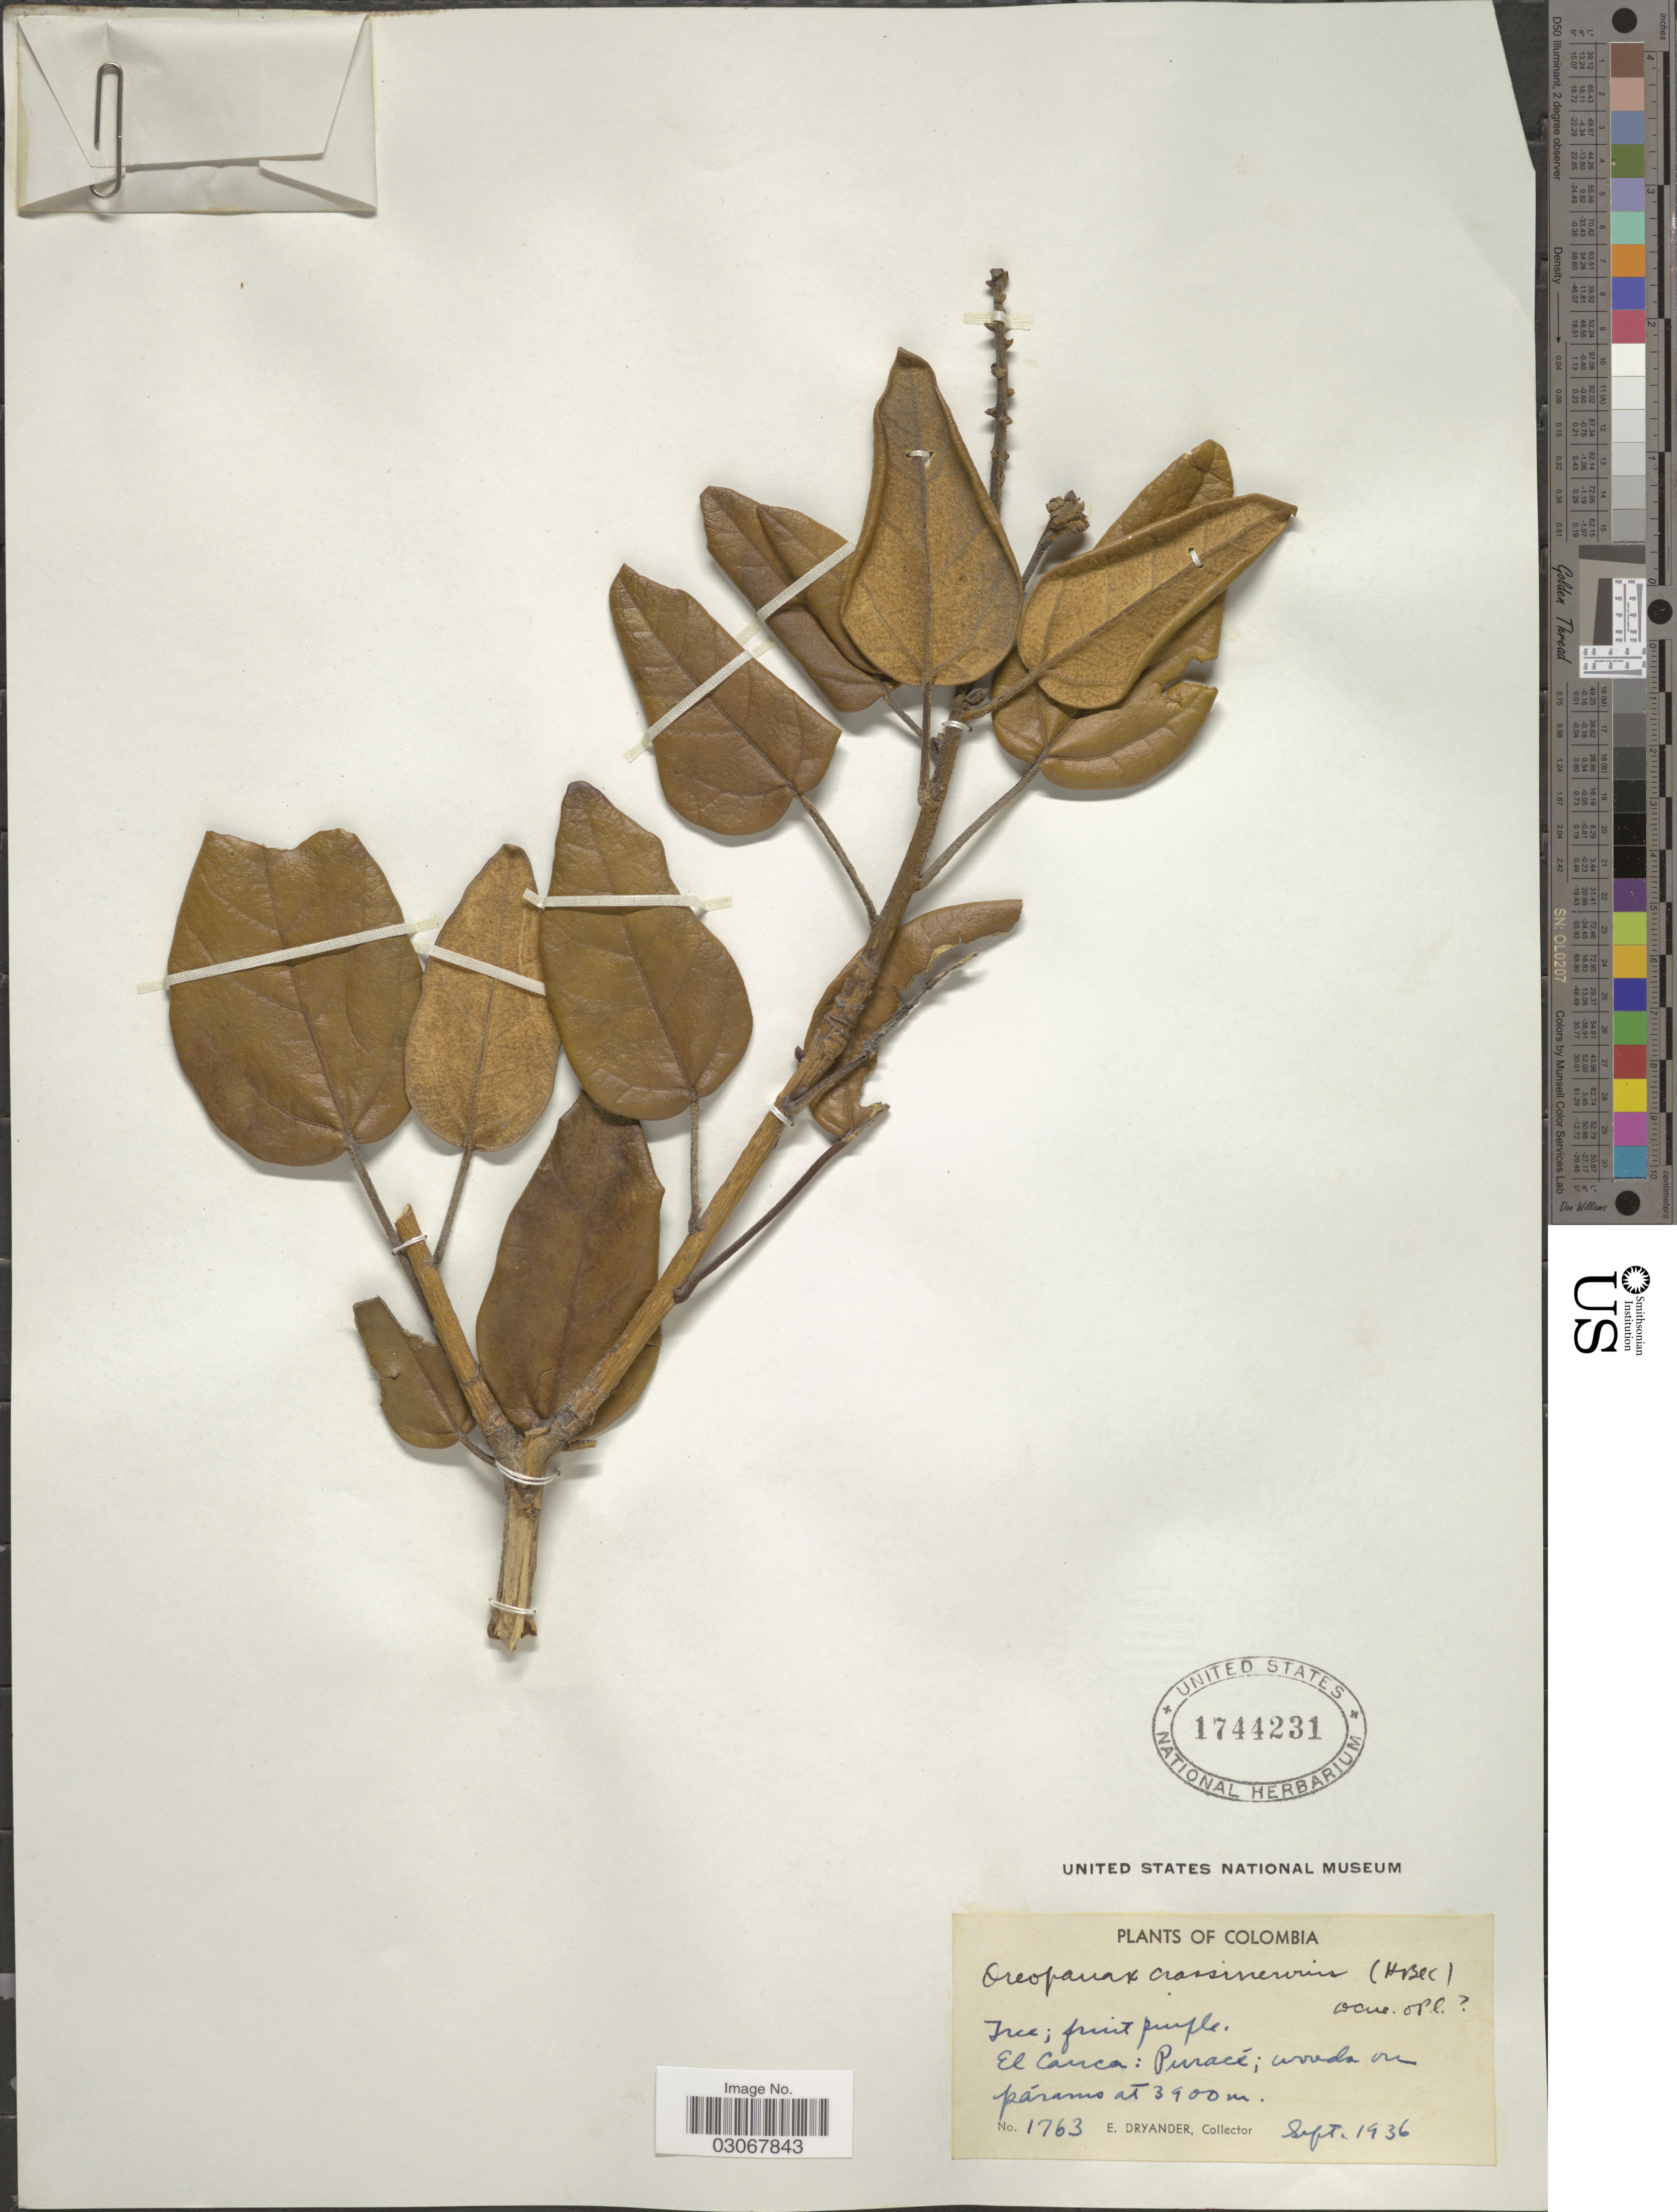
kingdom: Plantae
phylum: Tracheophyta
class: Magnoliopsida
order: Apiales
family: Araliaceae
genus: Oreopanax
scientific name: Oreopanax crassinervius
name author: (Kunth) Decne. & Planch.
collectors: E. Dryander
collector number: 1763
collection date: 1936-09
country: Colombia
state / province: Cauca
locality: Puracé; woods on páramo.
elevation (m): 3900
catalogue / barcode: US 1744231